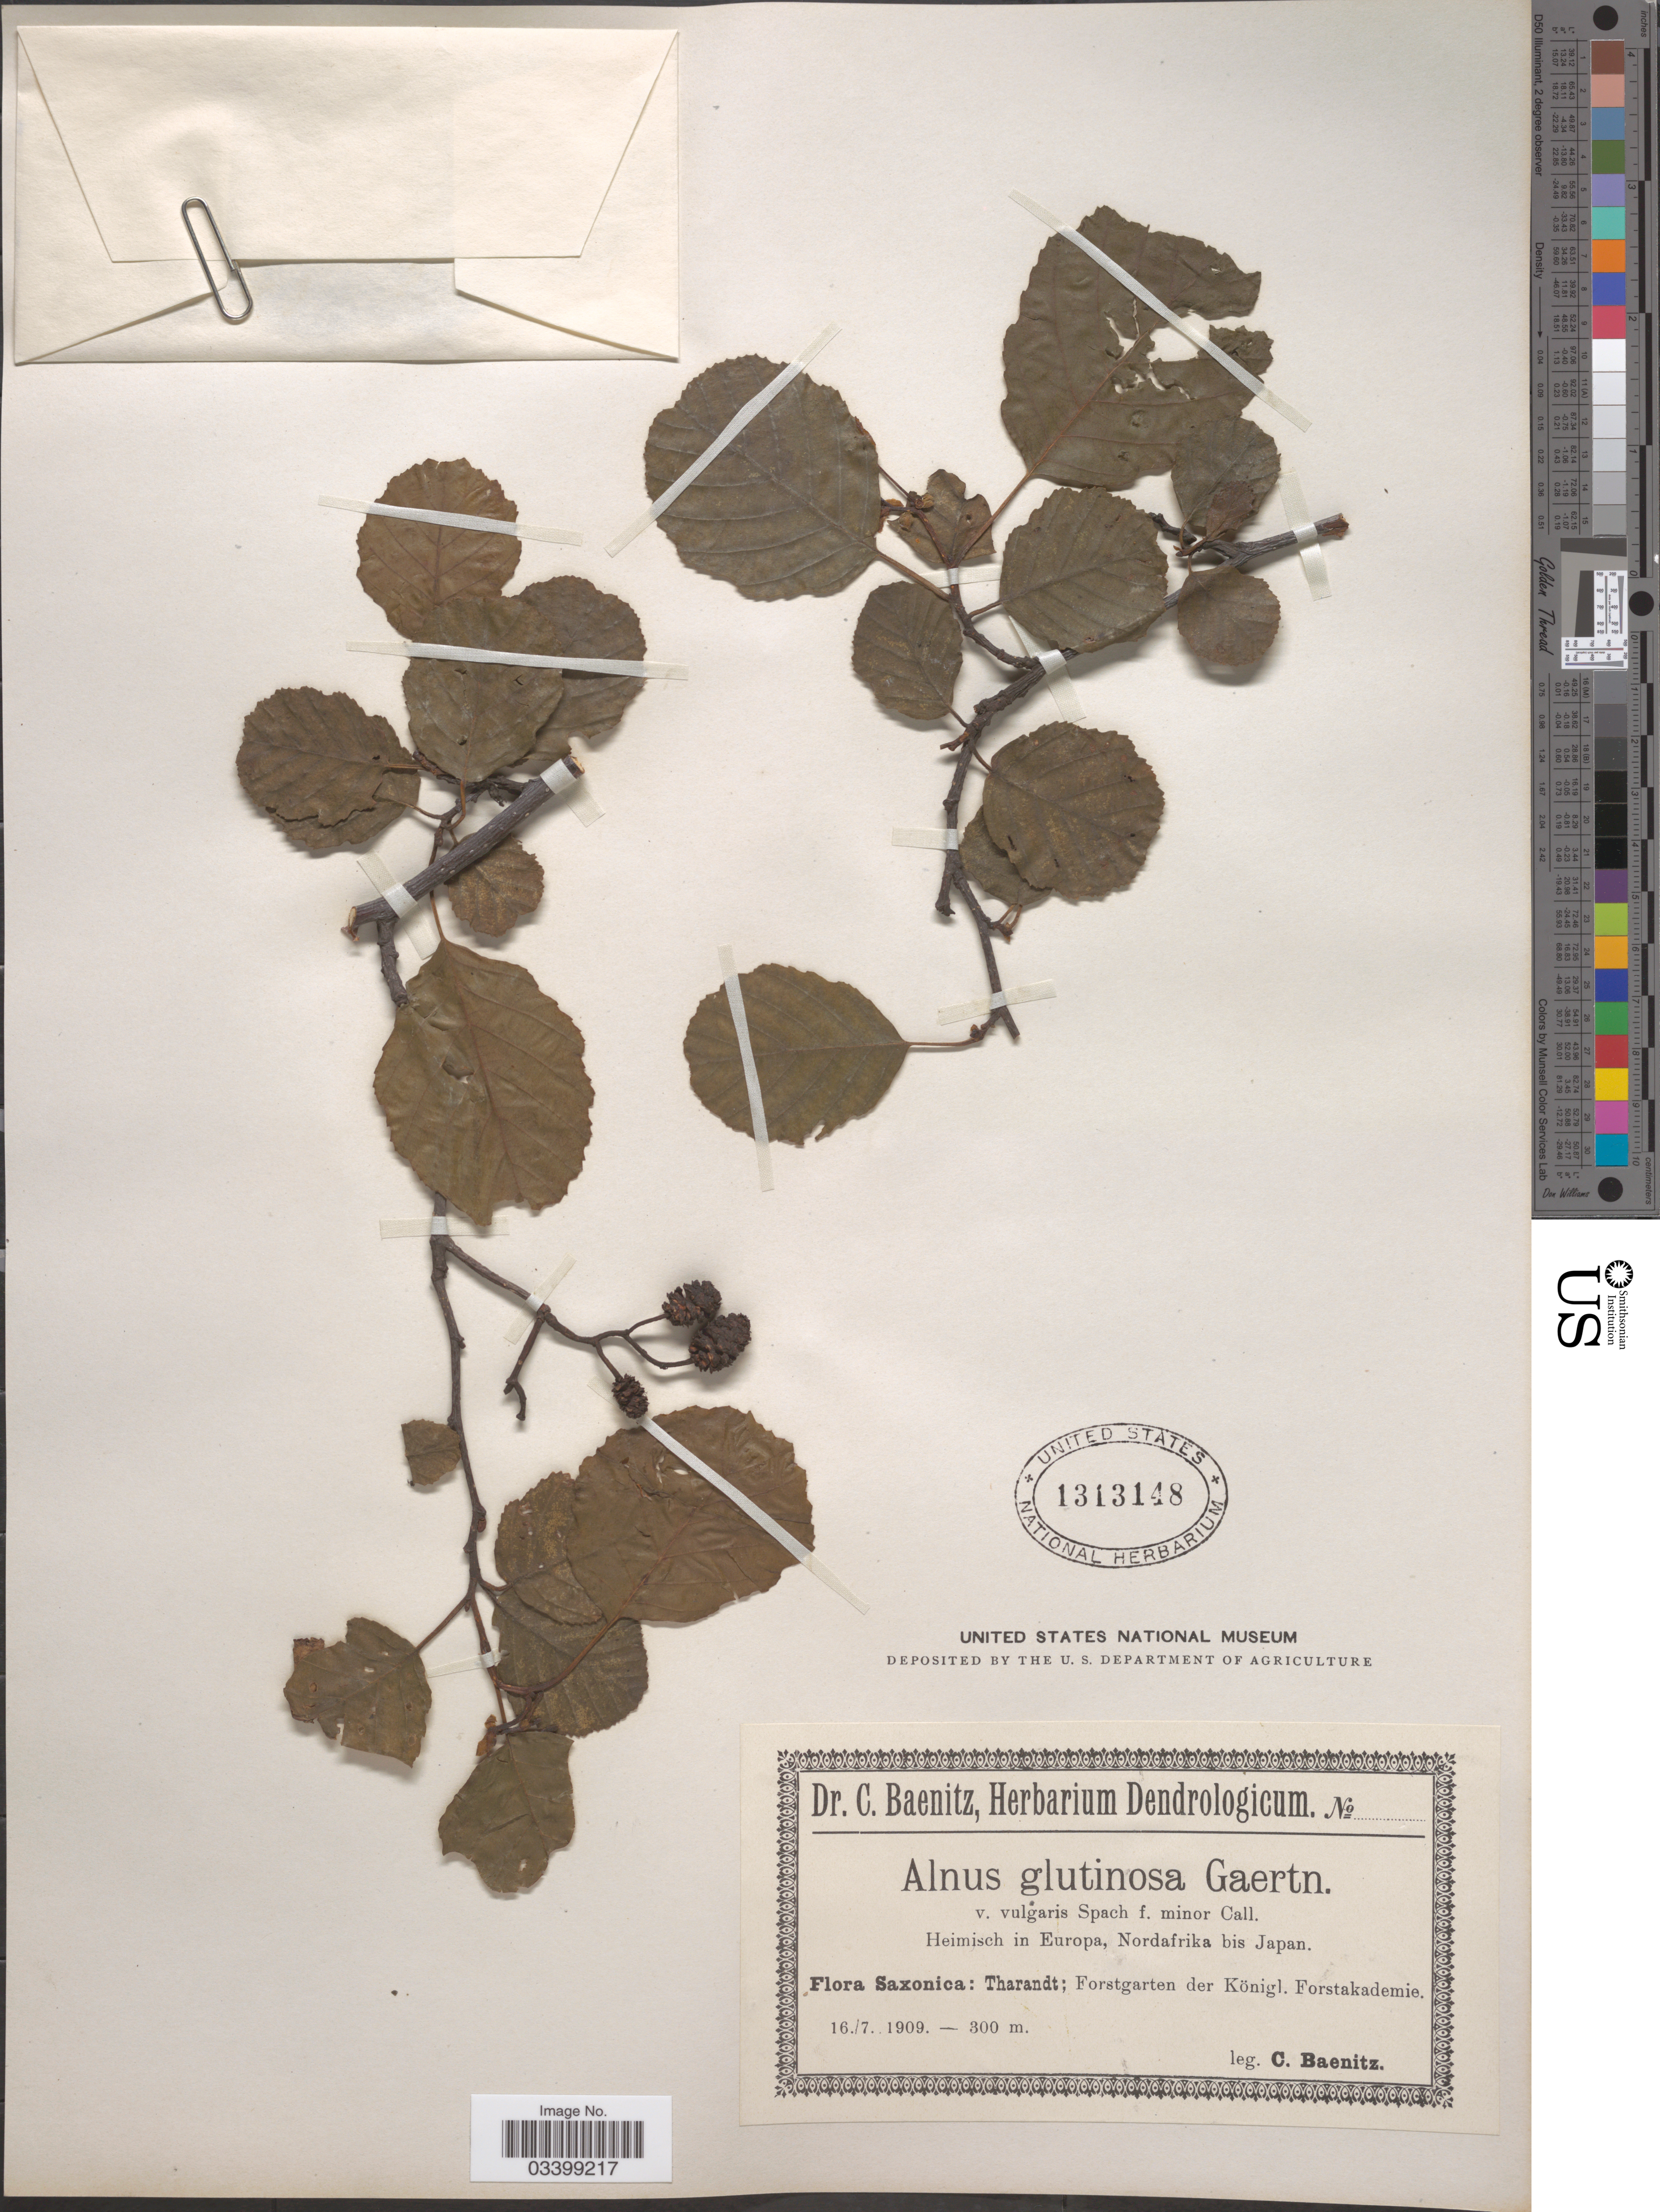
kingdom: Plantae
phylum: Tracheophyta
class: Magnoliopsida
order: Fagales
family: Betulaceae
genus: Alnus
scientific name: Alnus glutinosa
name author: (L.) Gaertn.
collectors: C. G. Baenitz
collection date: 1909-07-16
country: Germany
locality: Saxonica: Tharandt; Forstgarten der Königl. Forstakademie.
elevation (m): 300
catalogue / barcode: US 1313148